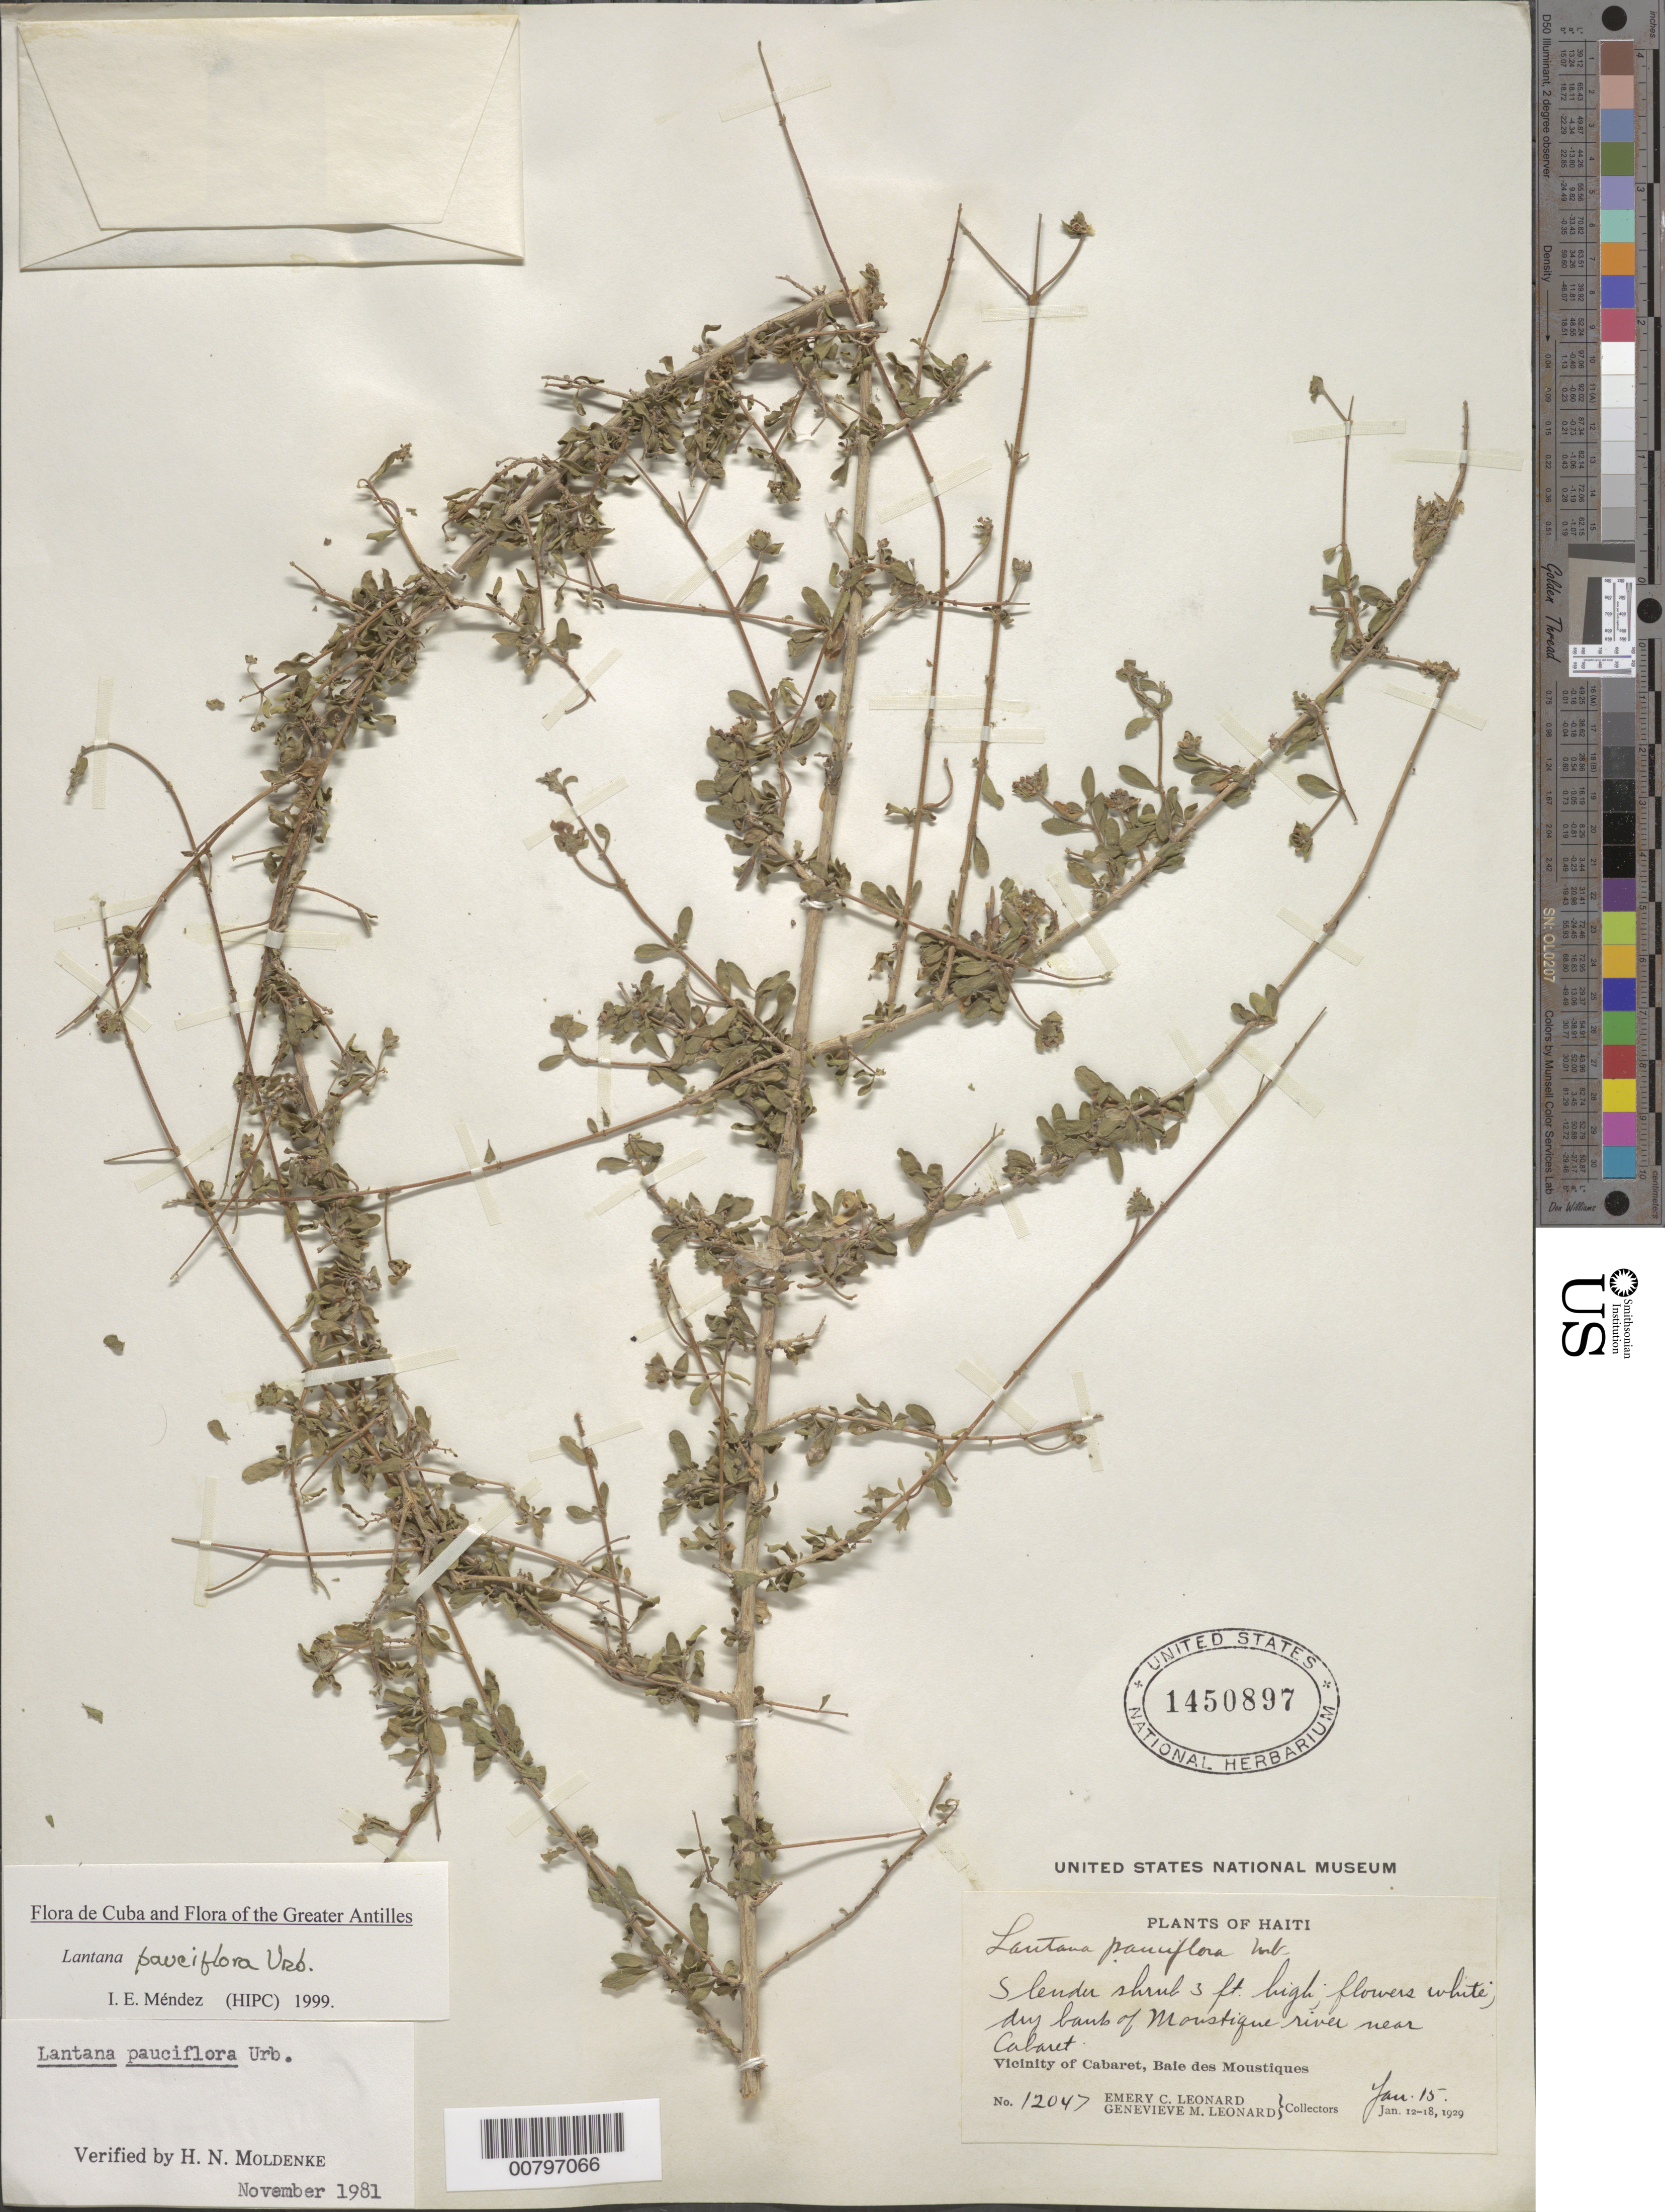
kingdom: Plantae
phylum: Tracheophyta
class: Magnoliopsida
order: Lamiales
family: Verbenaceae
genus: Lantana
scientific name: Lantana pauciflora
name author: Urb.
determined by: Méndez, Isidro E., (HIPC)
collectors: E. C. Leonard & G. M. Leonard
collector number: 12047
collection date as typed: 15 Jan 1929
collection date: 1929-01-15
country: Haiti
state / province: Nord-Ouest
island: Hispaniola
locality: Vicinity of Cabaret, Baie des Moustiques, Moustique River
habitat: Dry river banks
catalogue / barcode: US 1450897